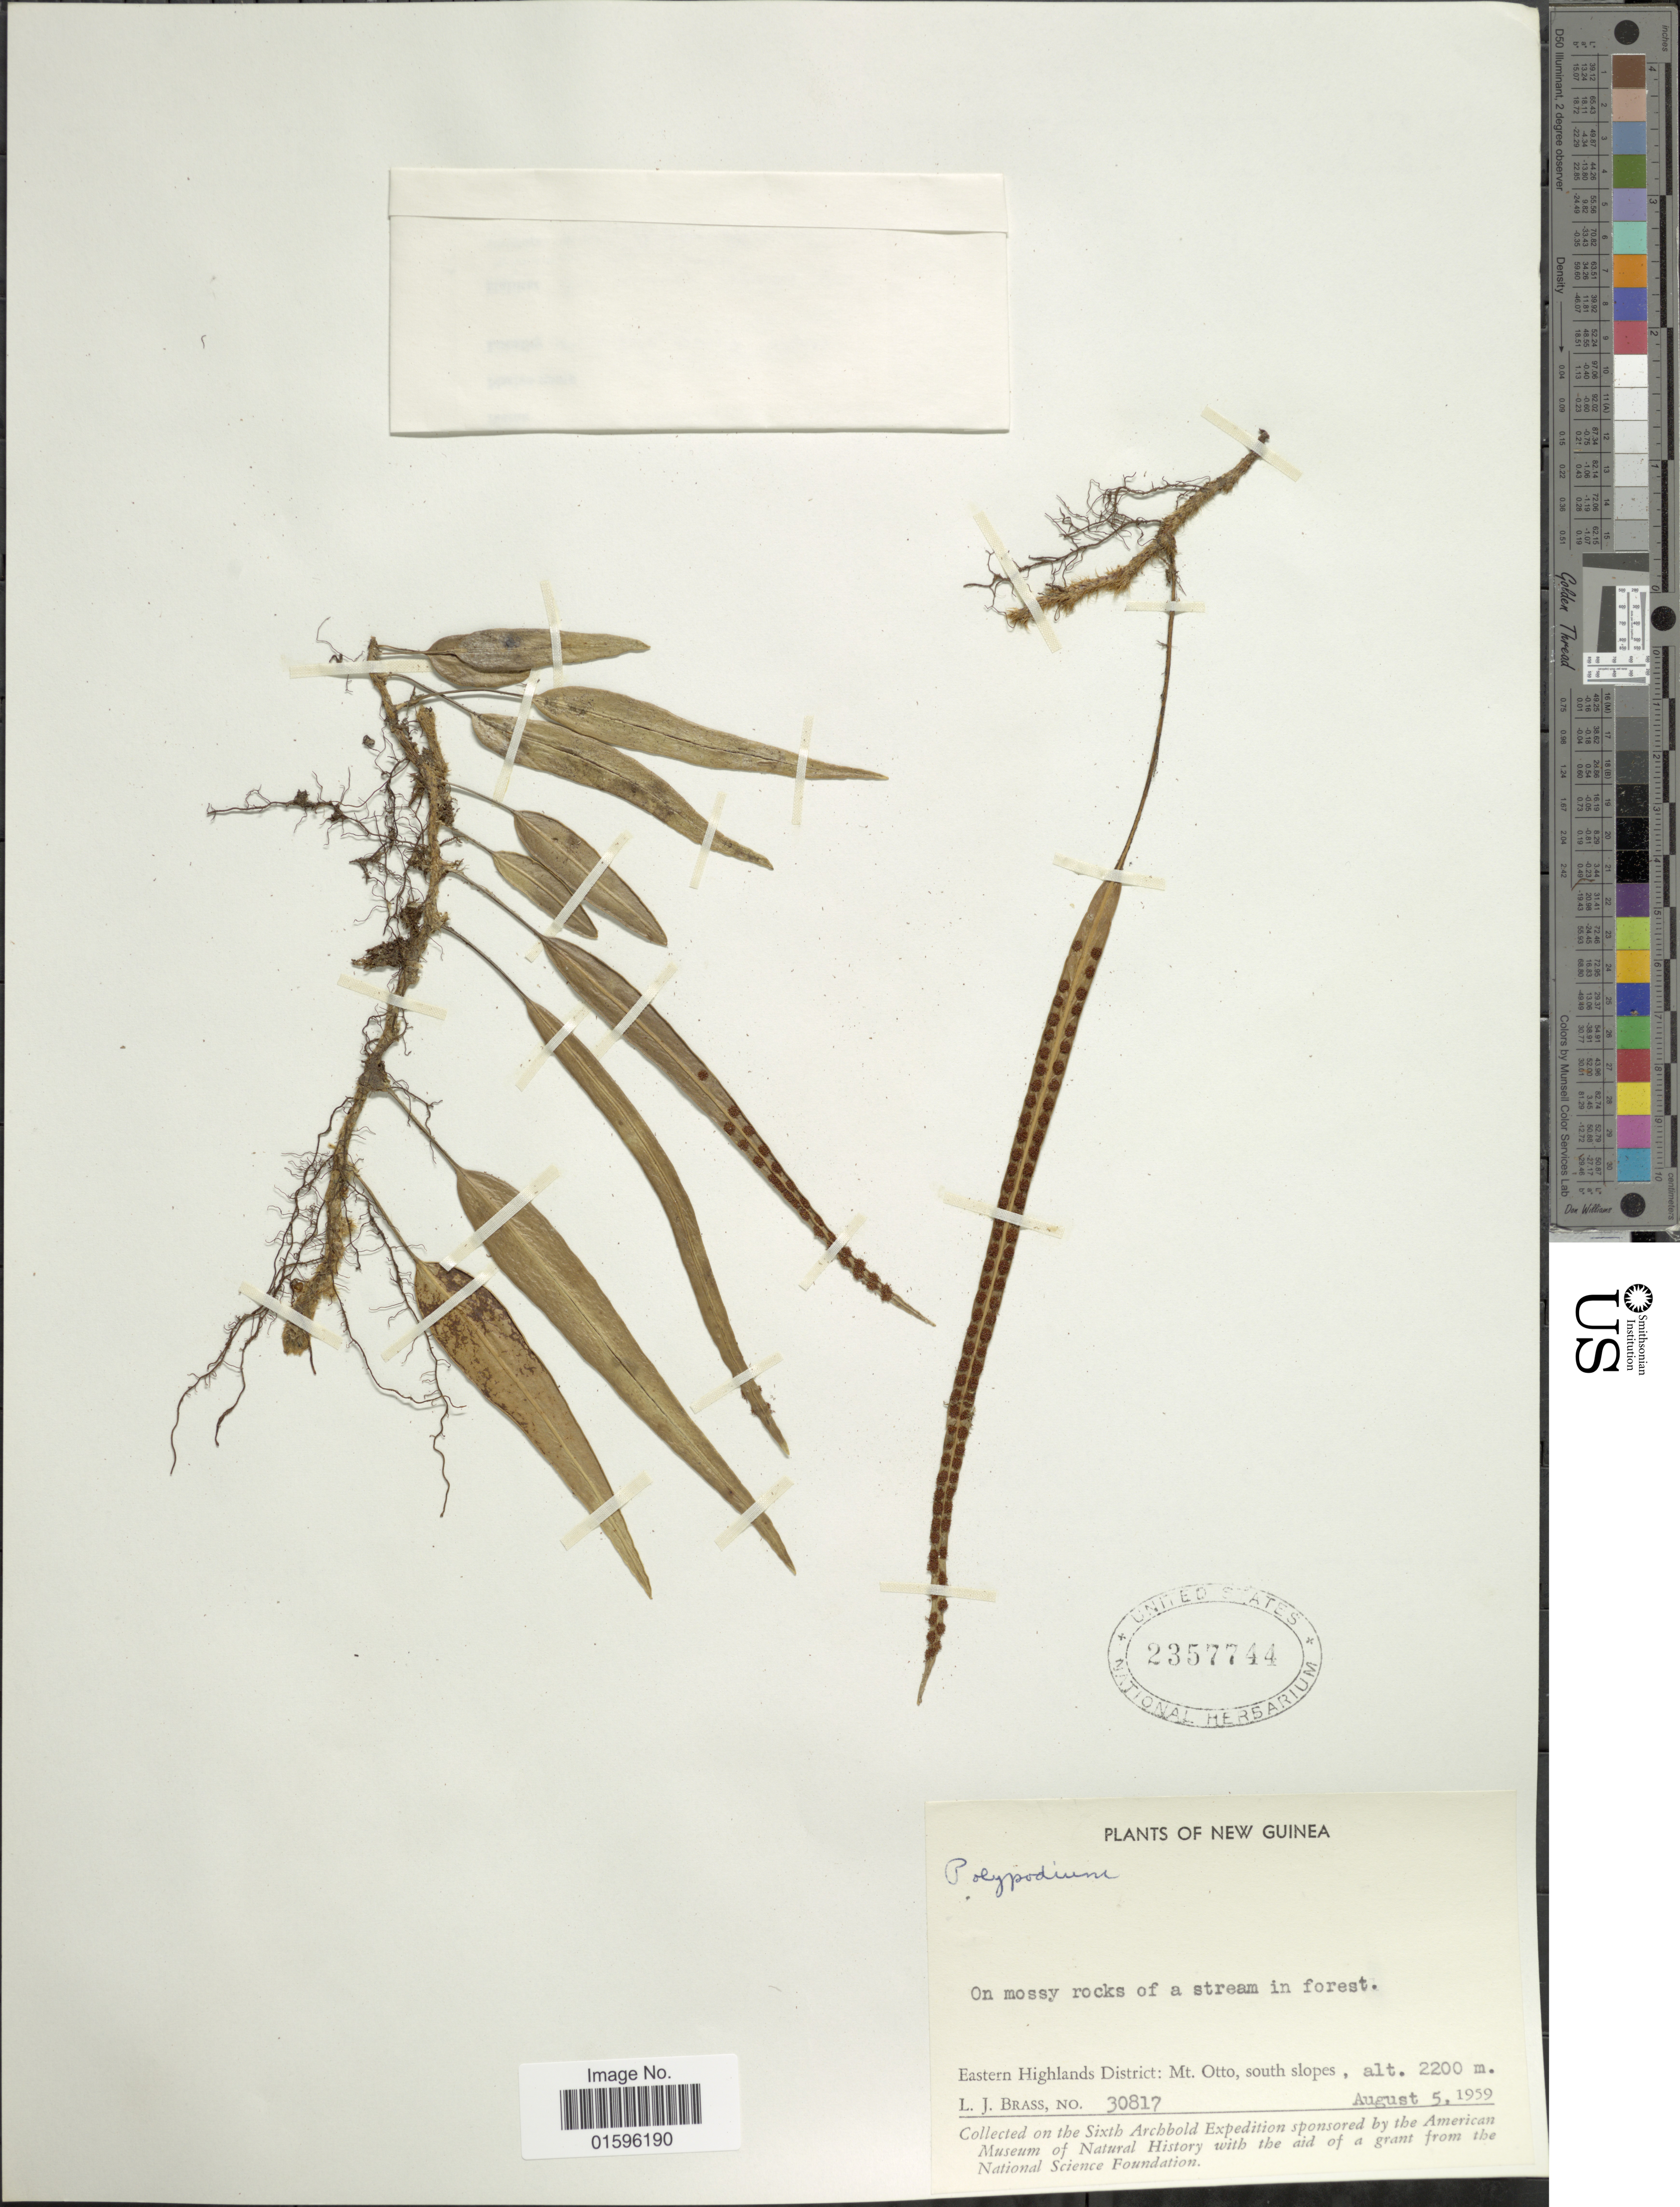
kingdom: Plantae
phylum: Tracheophyta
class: Polypodiopsida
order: Polypodiales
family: Polypodiaceae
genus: Polypodium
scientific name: Polypodium sp.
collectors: L. J. Brass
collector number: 30817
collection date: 1959-08-05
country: Papua New Guinea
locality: New Guinea, Eastern Highlands District: Mt. Otto, south slopes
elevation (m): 2200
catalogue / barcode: US 2357744